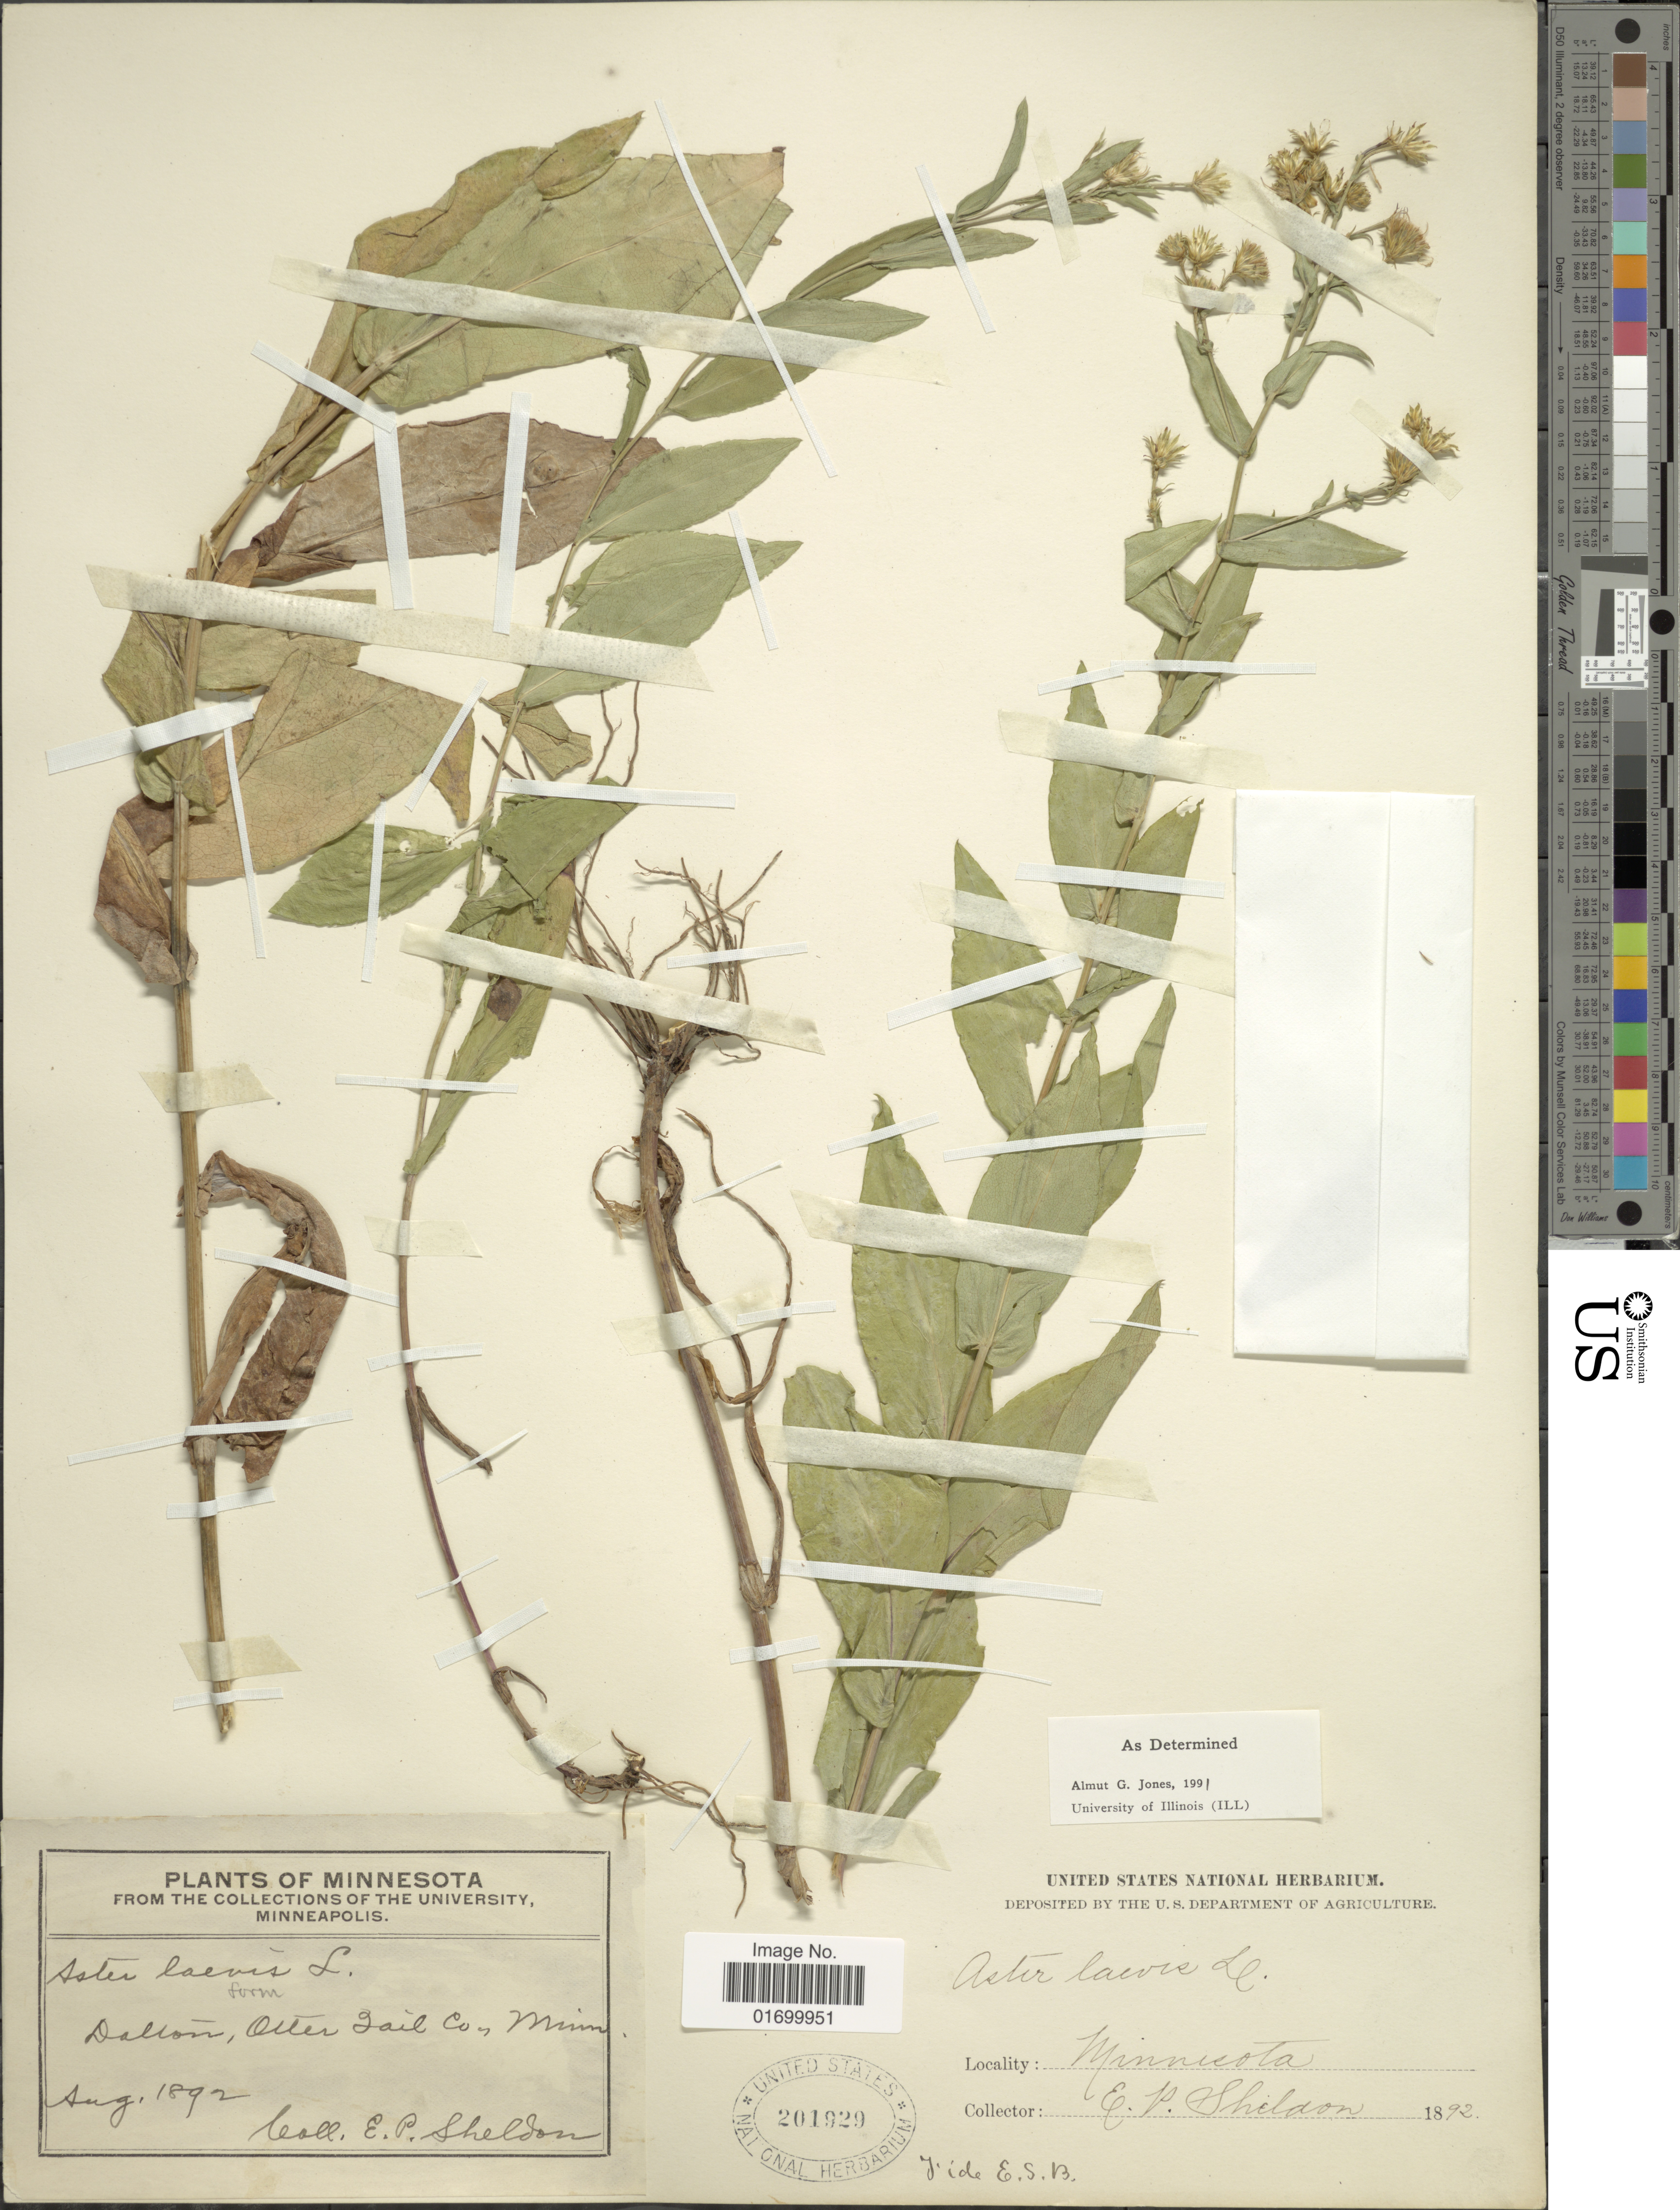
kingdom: Plantae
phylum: Tracheophyta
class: Magnoliopsida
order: Asterales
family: Asteraceae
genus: Symphyotrichum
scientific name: Symphyotrichum laeve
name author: (L.) Á. Löve & D. Löve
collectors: E. P. Sheldon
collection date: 1892-08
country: United States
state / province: Minnesota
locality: Dallon, Otter Tail Co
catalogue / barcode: US 201929